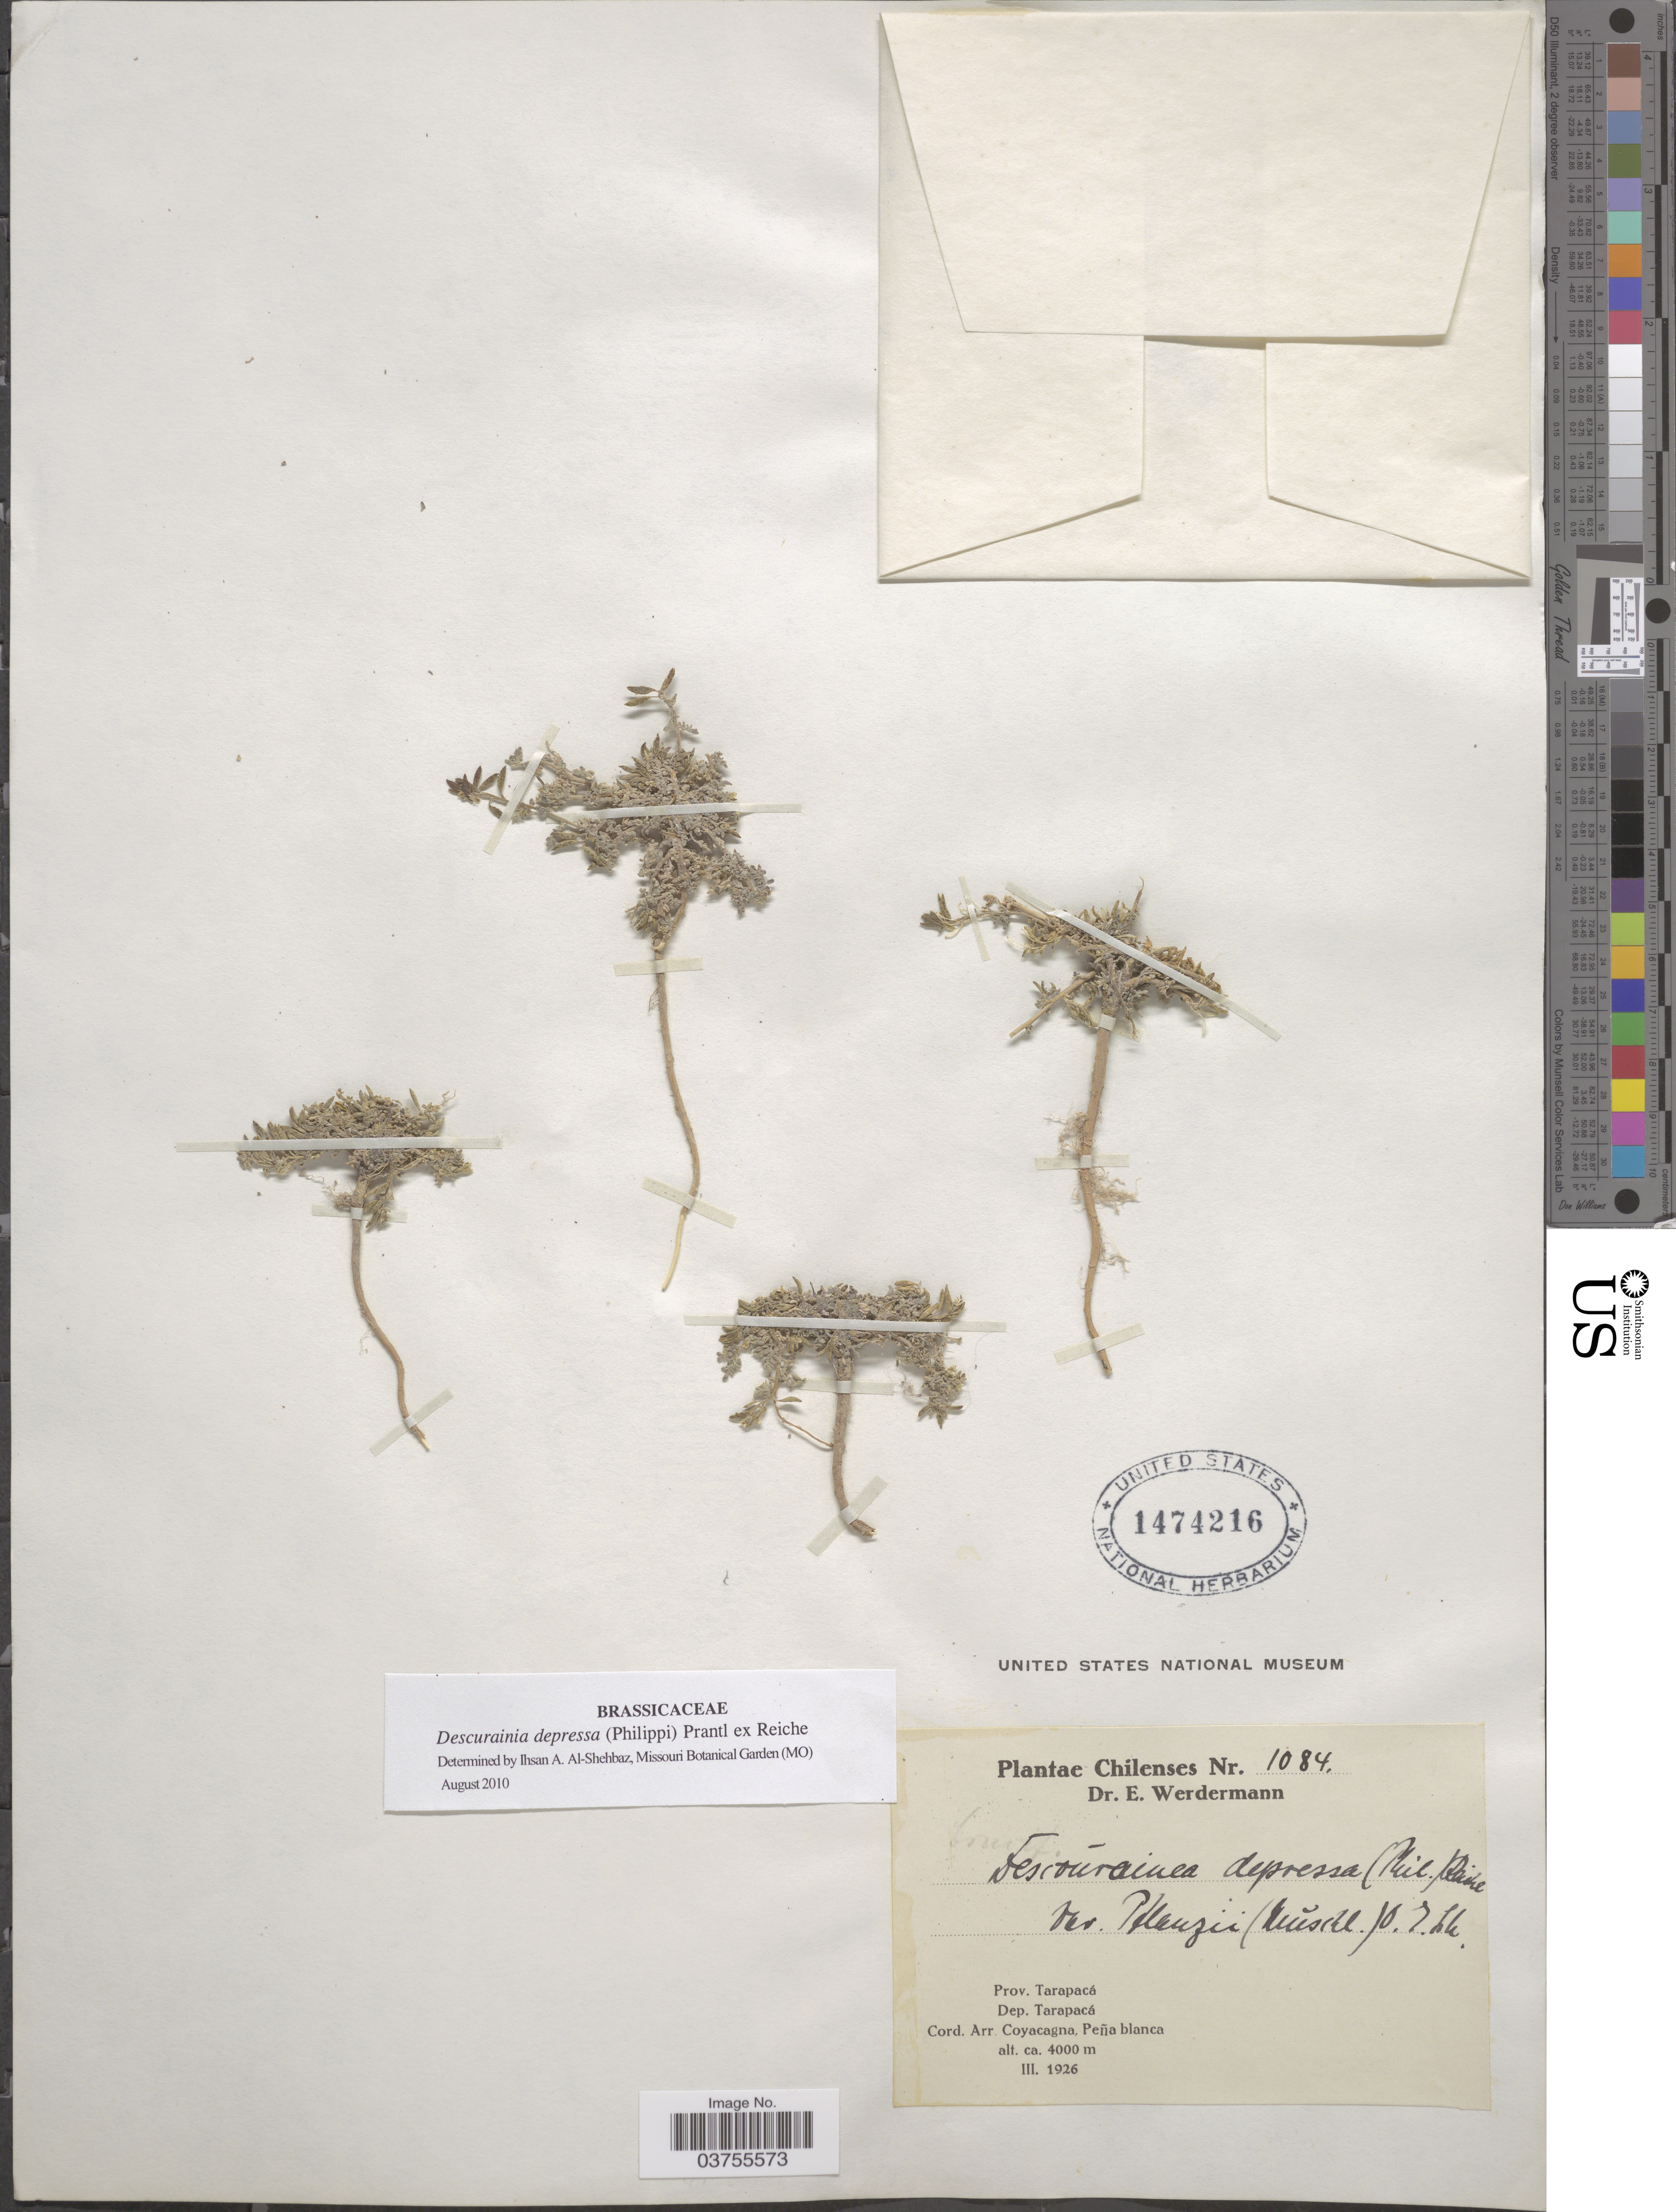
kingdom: Plantae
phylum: Tracheophyta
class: Magnoliopsida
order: Brassicales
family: Brassicaceae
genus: Descurainia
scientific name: Descurainia depressa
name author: (Phil. & C.A. Mey.) Prantl ex Reiche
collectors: E. Werdermann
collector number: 1084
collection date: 1926-03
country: Chile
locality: Prov. Tarapacá, Dep. Tarapacá, Cord. Arr. Coyacagna, Peña blanca.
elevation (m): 4000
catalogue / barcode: US 1474216